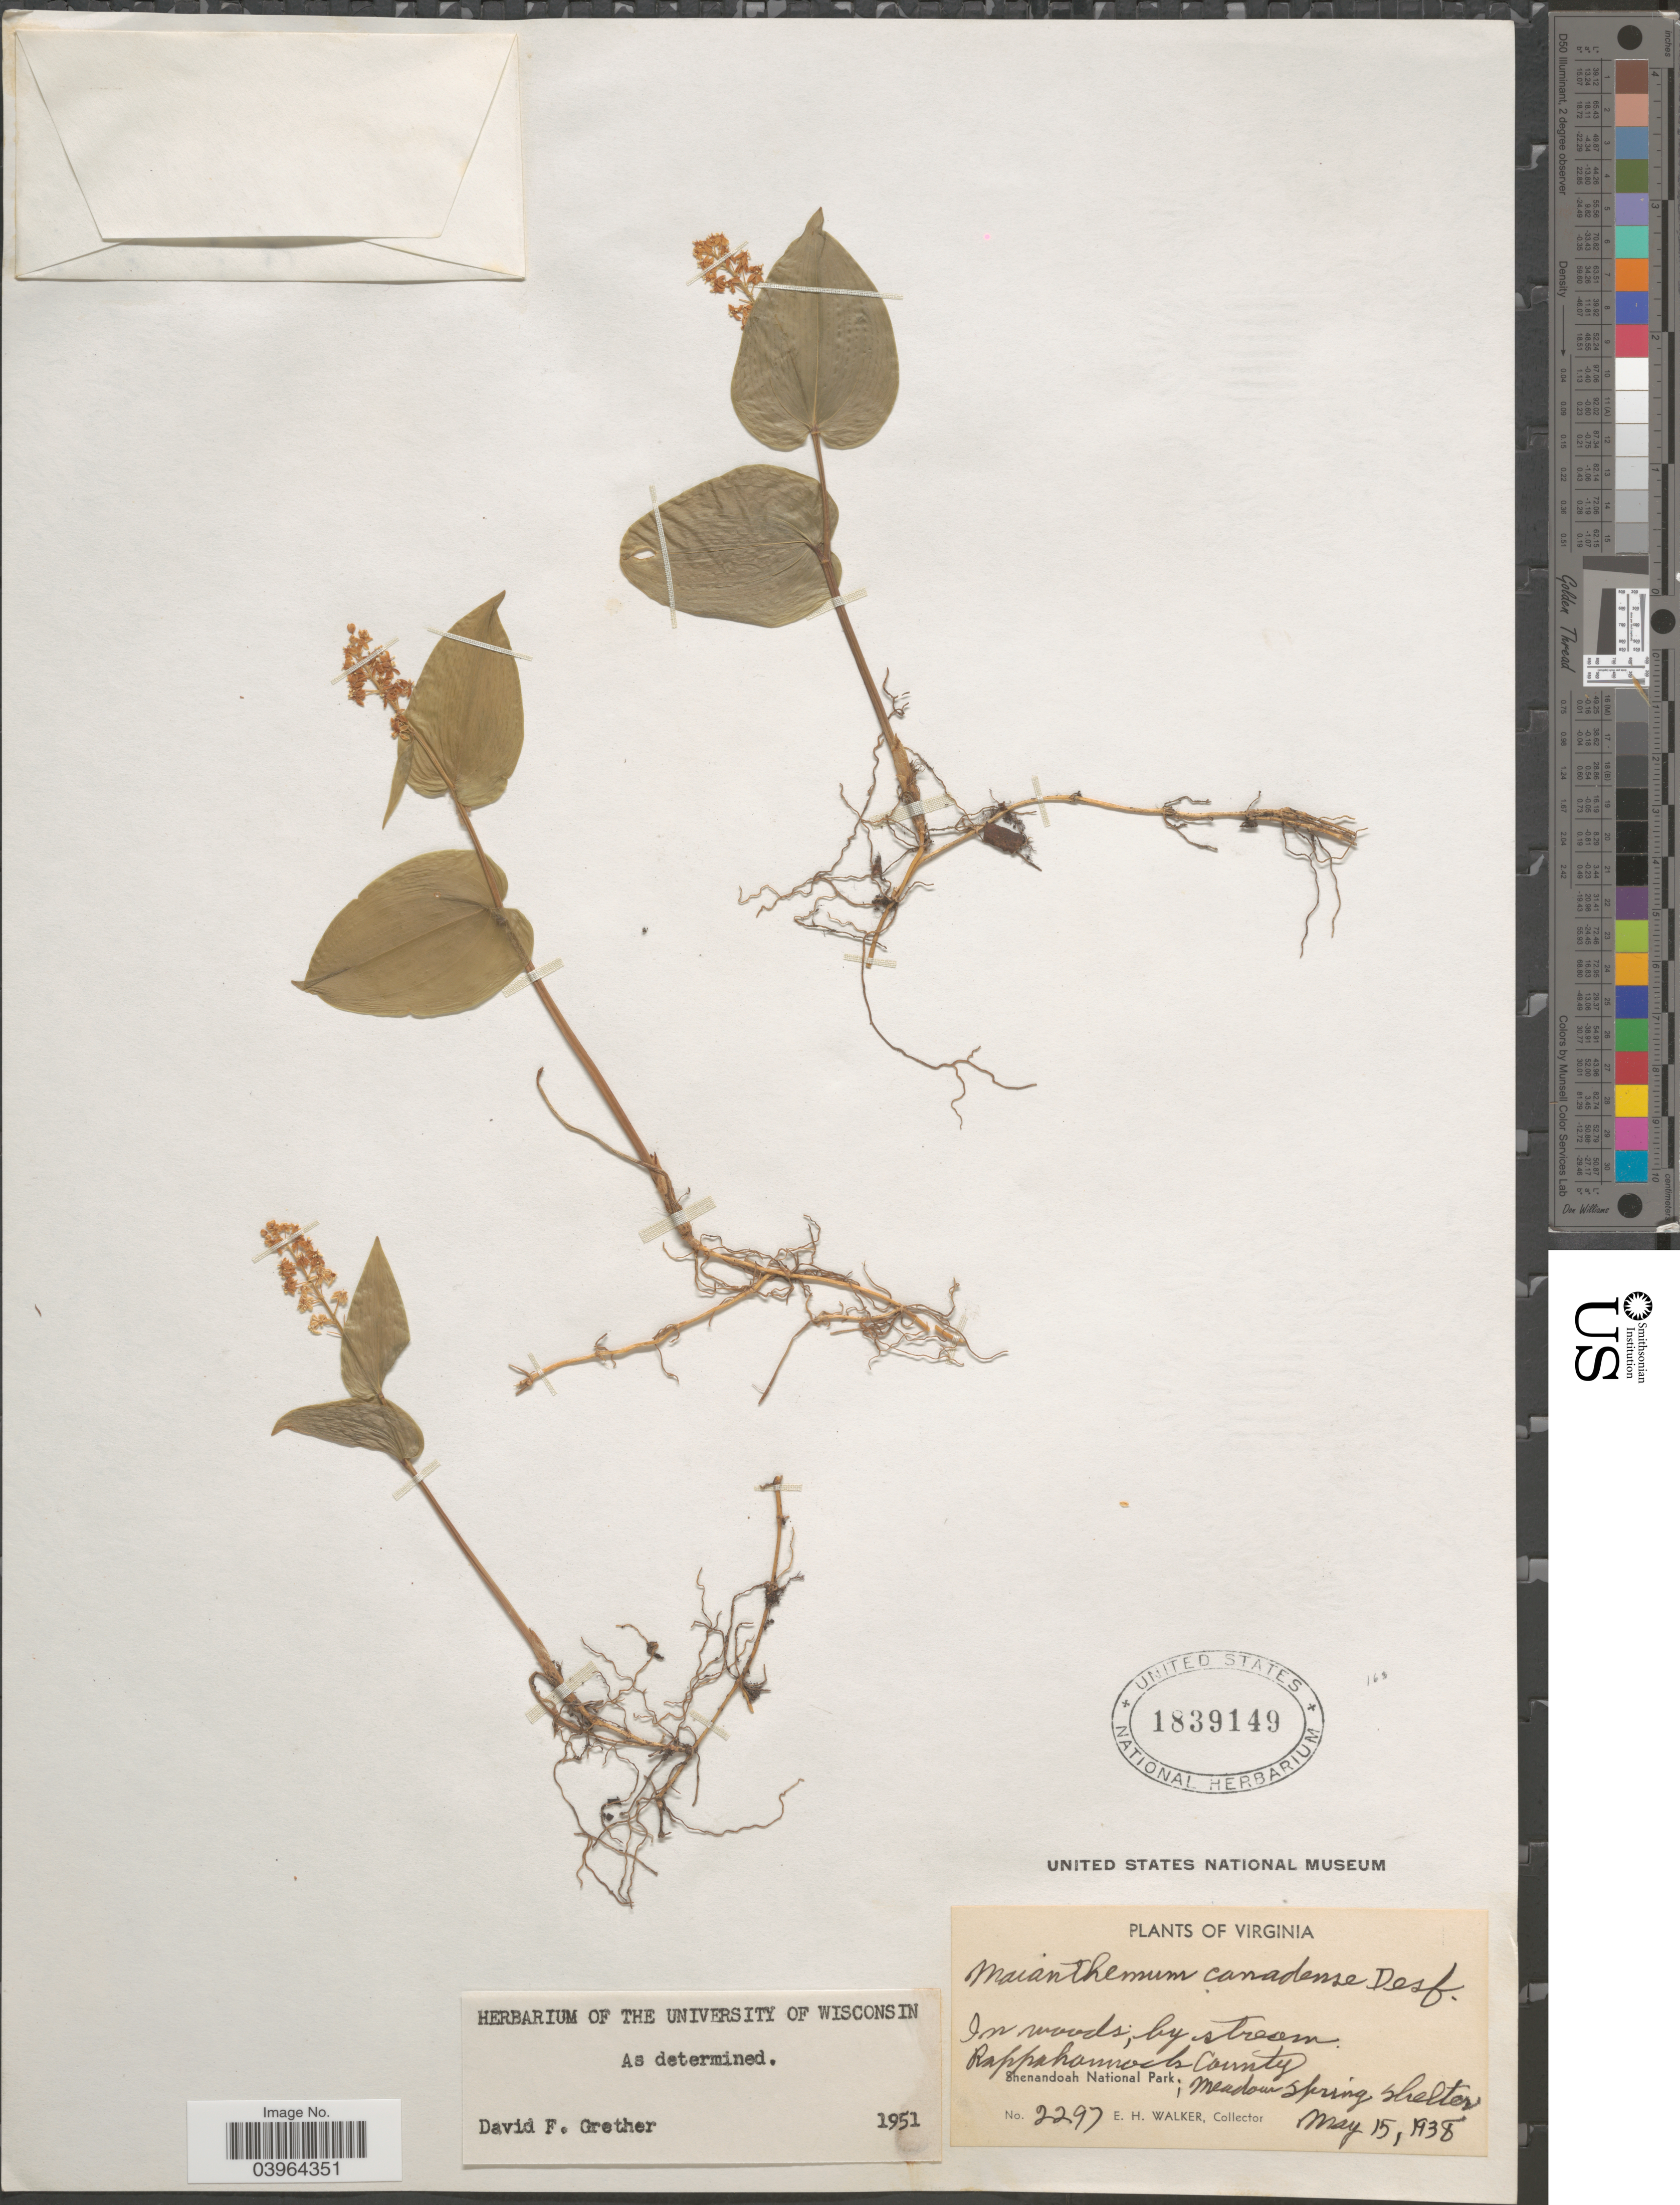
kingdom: Plantae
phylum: Tracheophyta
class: Liliopsida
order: Asparagales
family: Asparagaceae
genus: Maianthemum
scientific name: Maianthemum canadense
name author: Desf.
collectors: E. H. Walker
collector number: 2297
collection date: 1938-05-15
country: United States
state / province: Virginia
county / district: Rappahannock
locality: Shenandoah National Park; Meadow spring Shelter.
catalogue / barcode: US 1839149